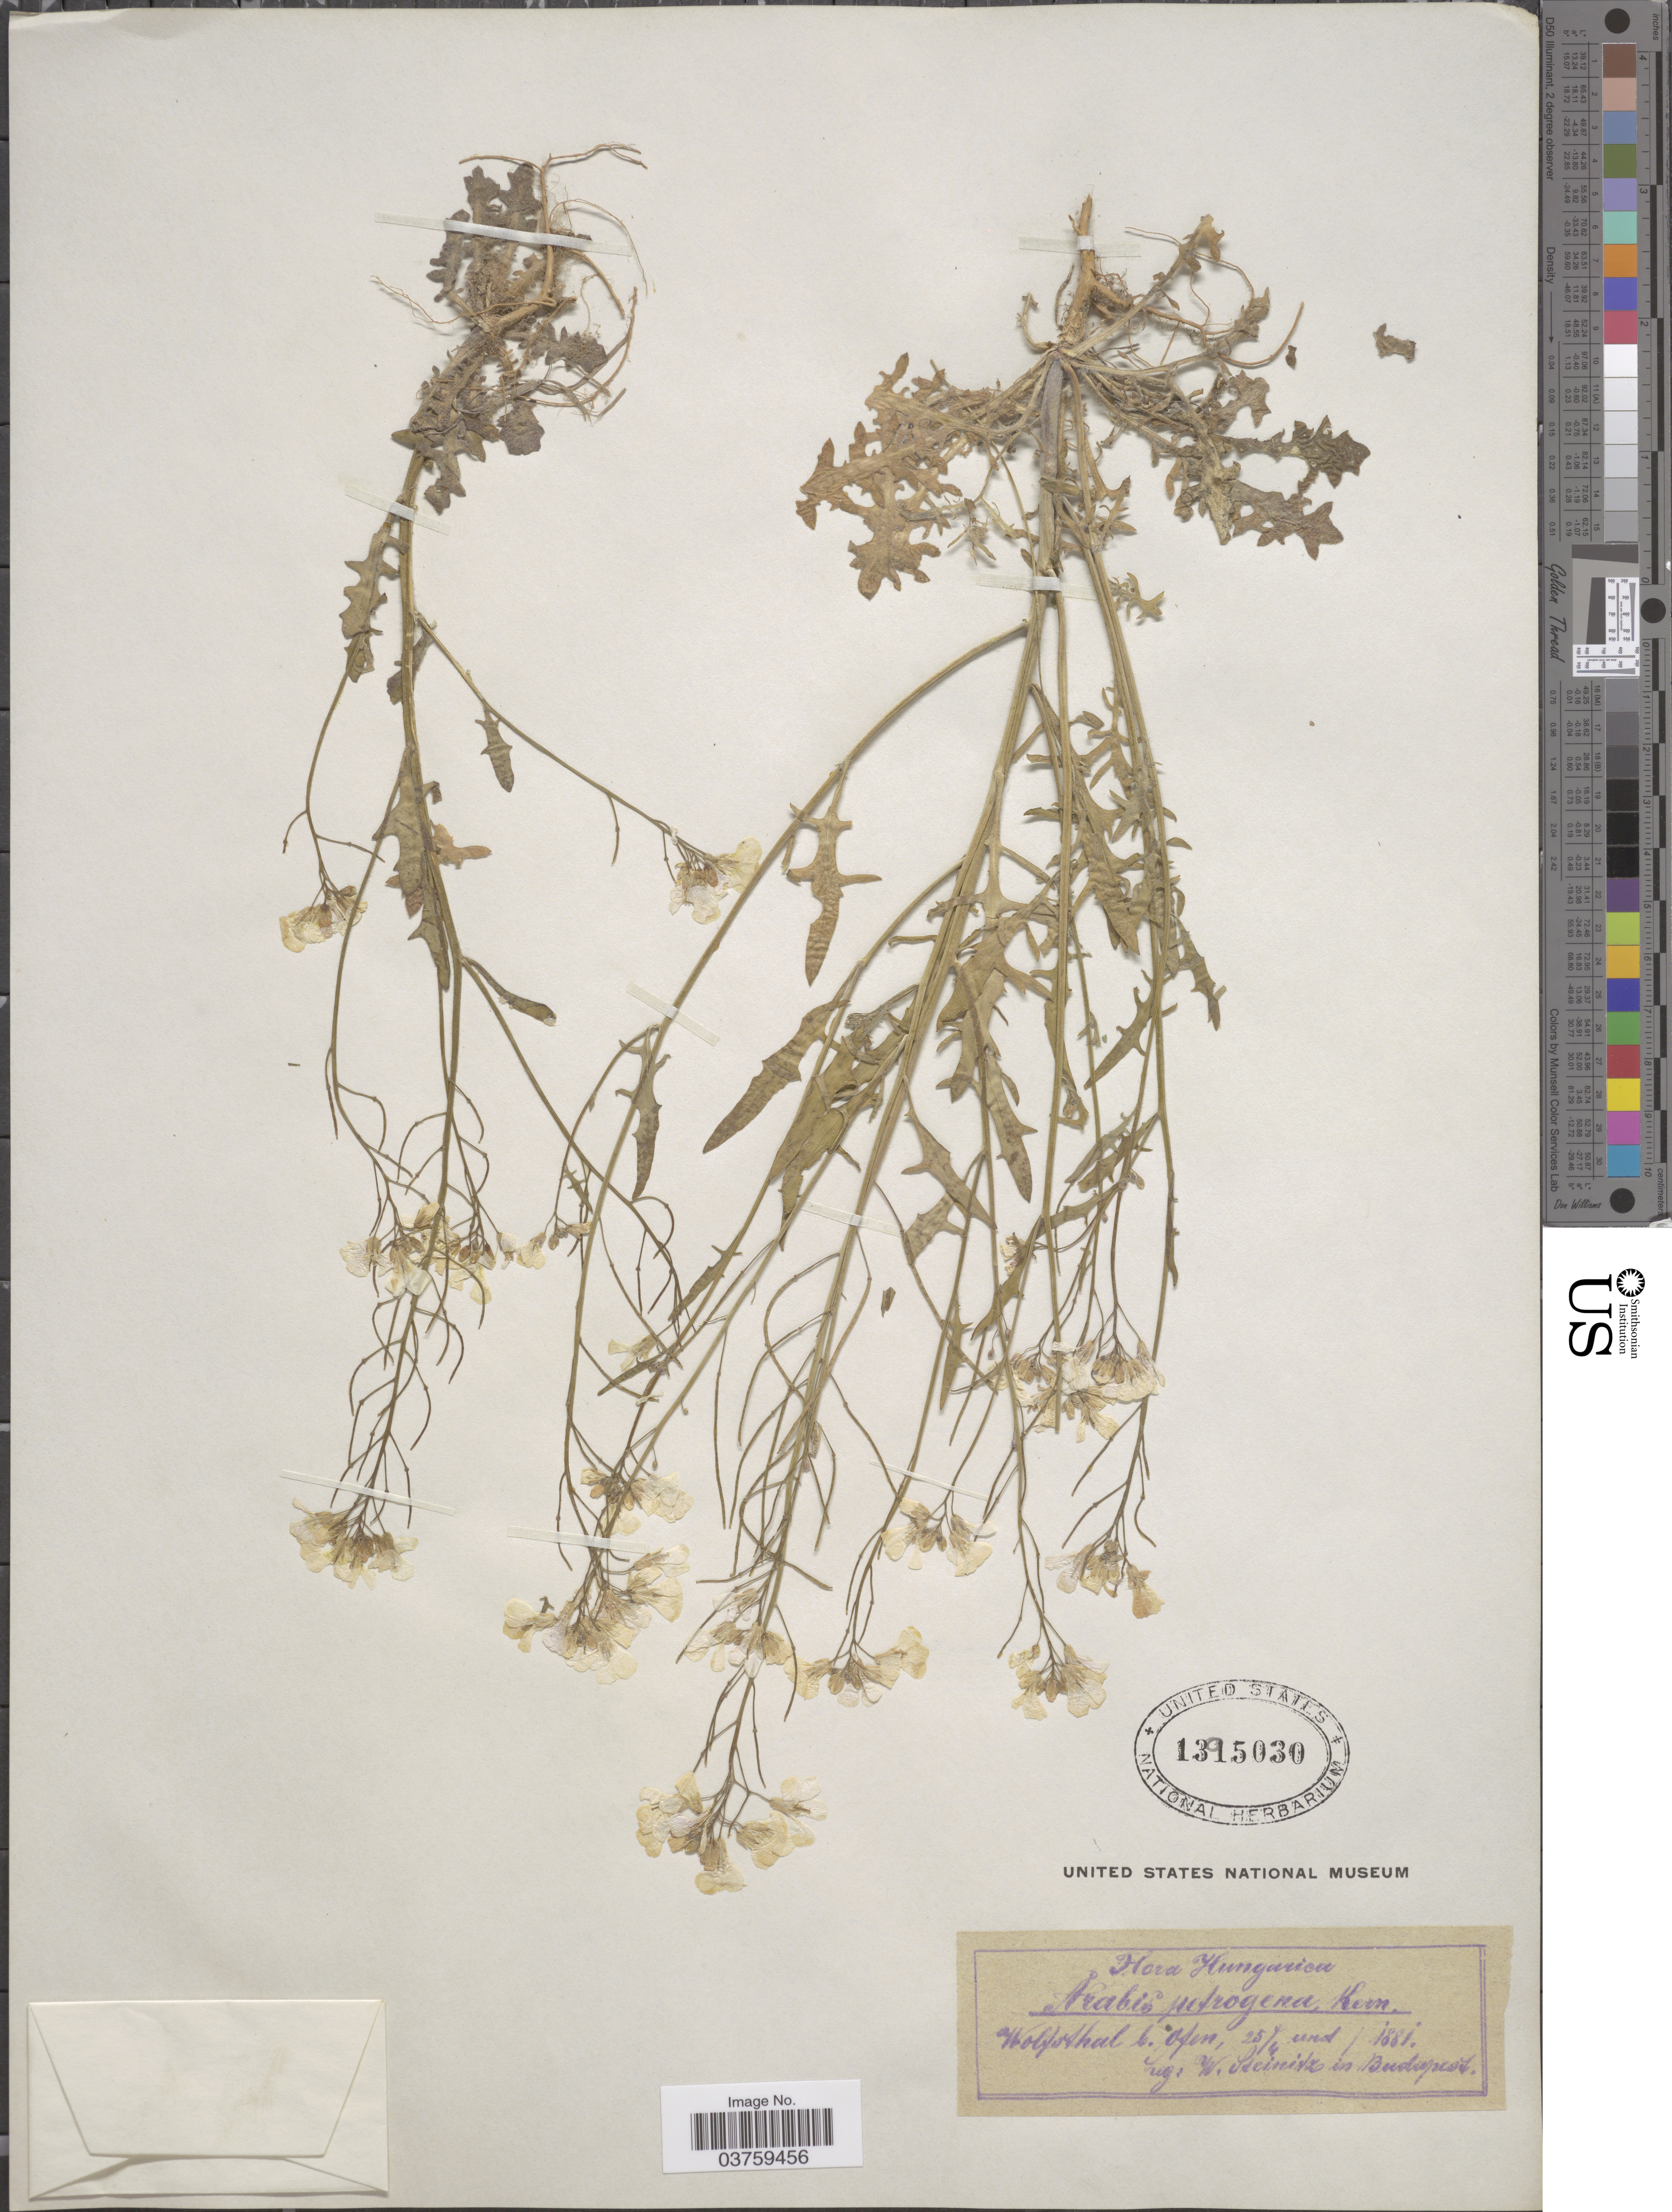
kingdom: Plantae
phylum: Tracheophyta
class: Magnoliopsida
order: Brassicales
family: Brassicaceae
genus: Arabis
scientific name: Arabis petrogena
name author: A. Kern.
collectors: W. Steinitz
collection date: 1881-04-25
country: Hungary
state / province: Budapest, Capital District of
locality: Wolfsthal b. Ofen.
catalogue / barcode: US 1395030